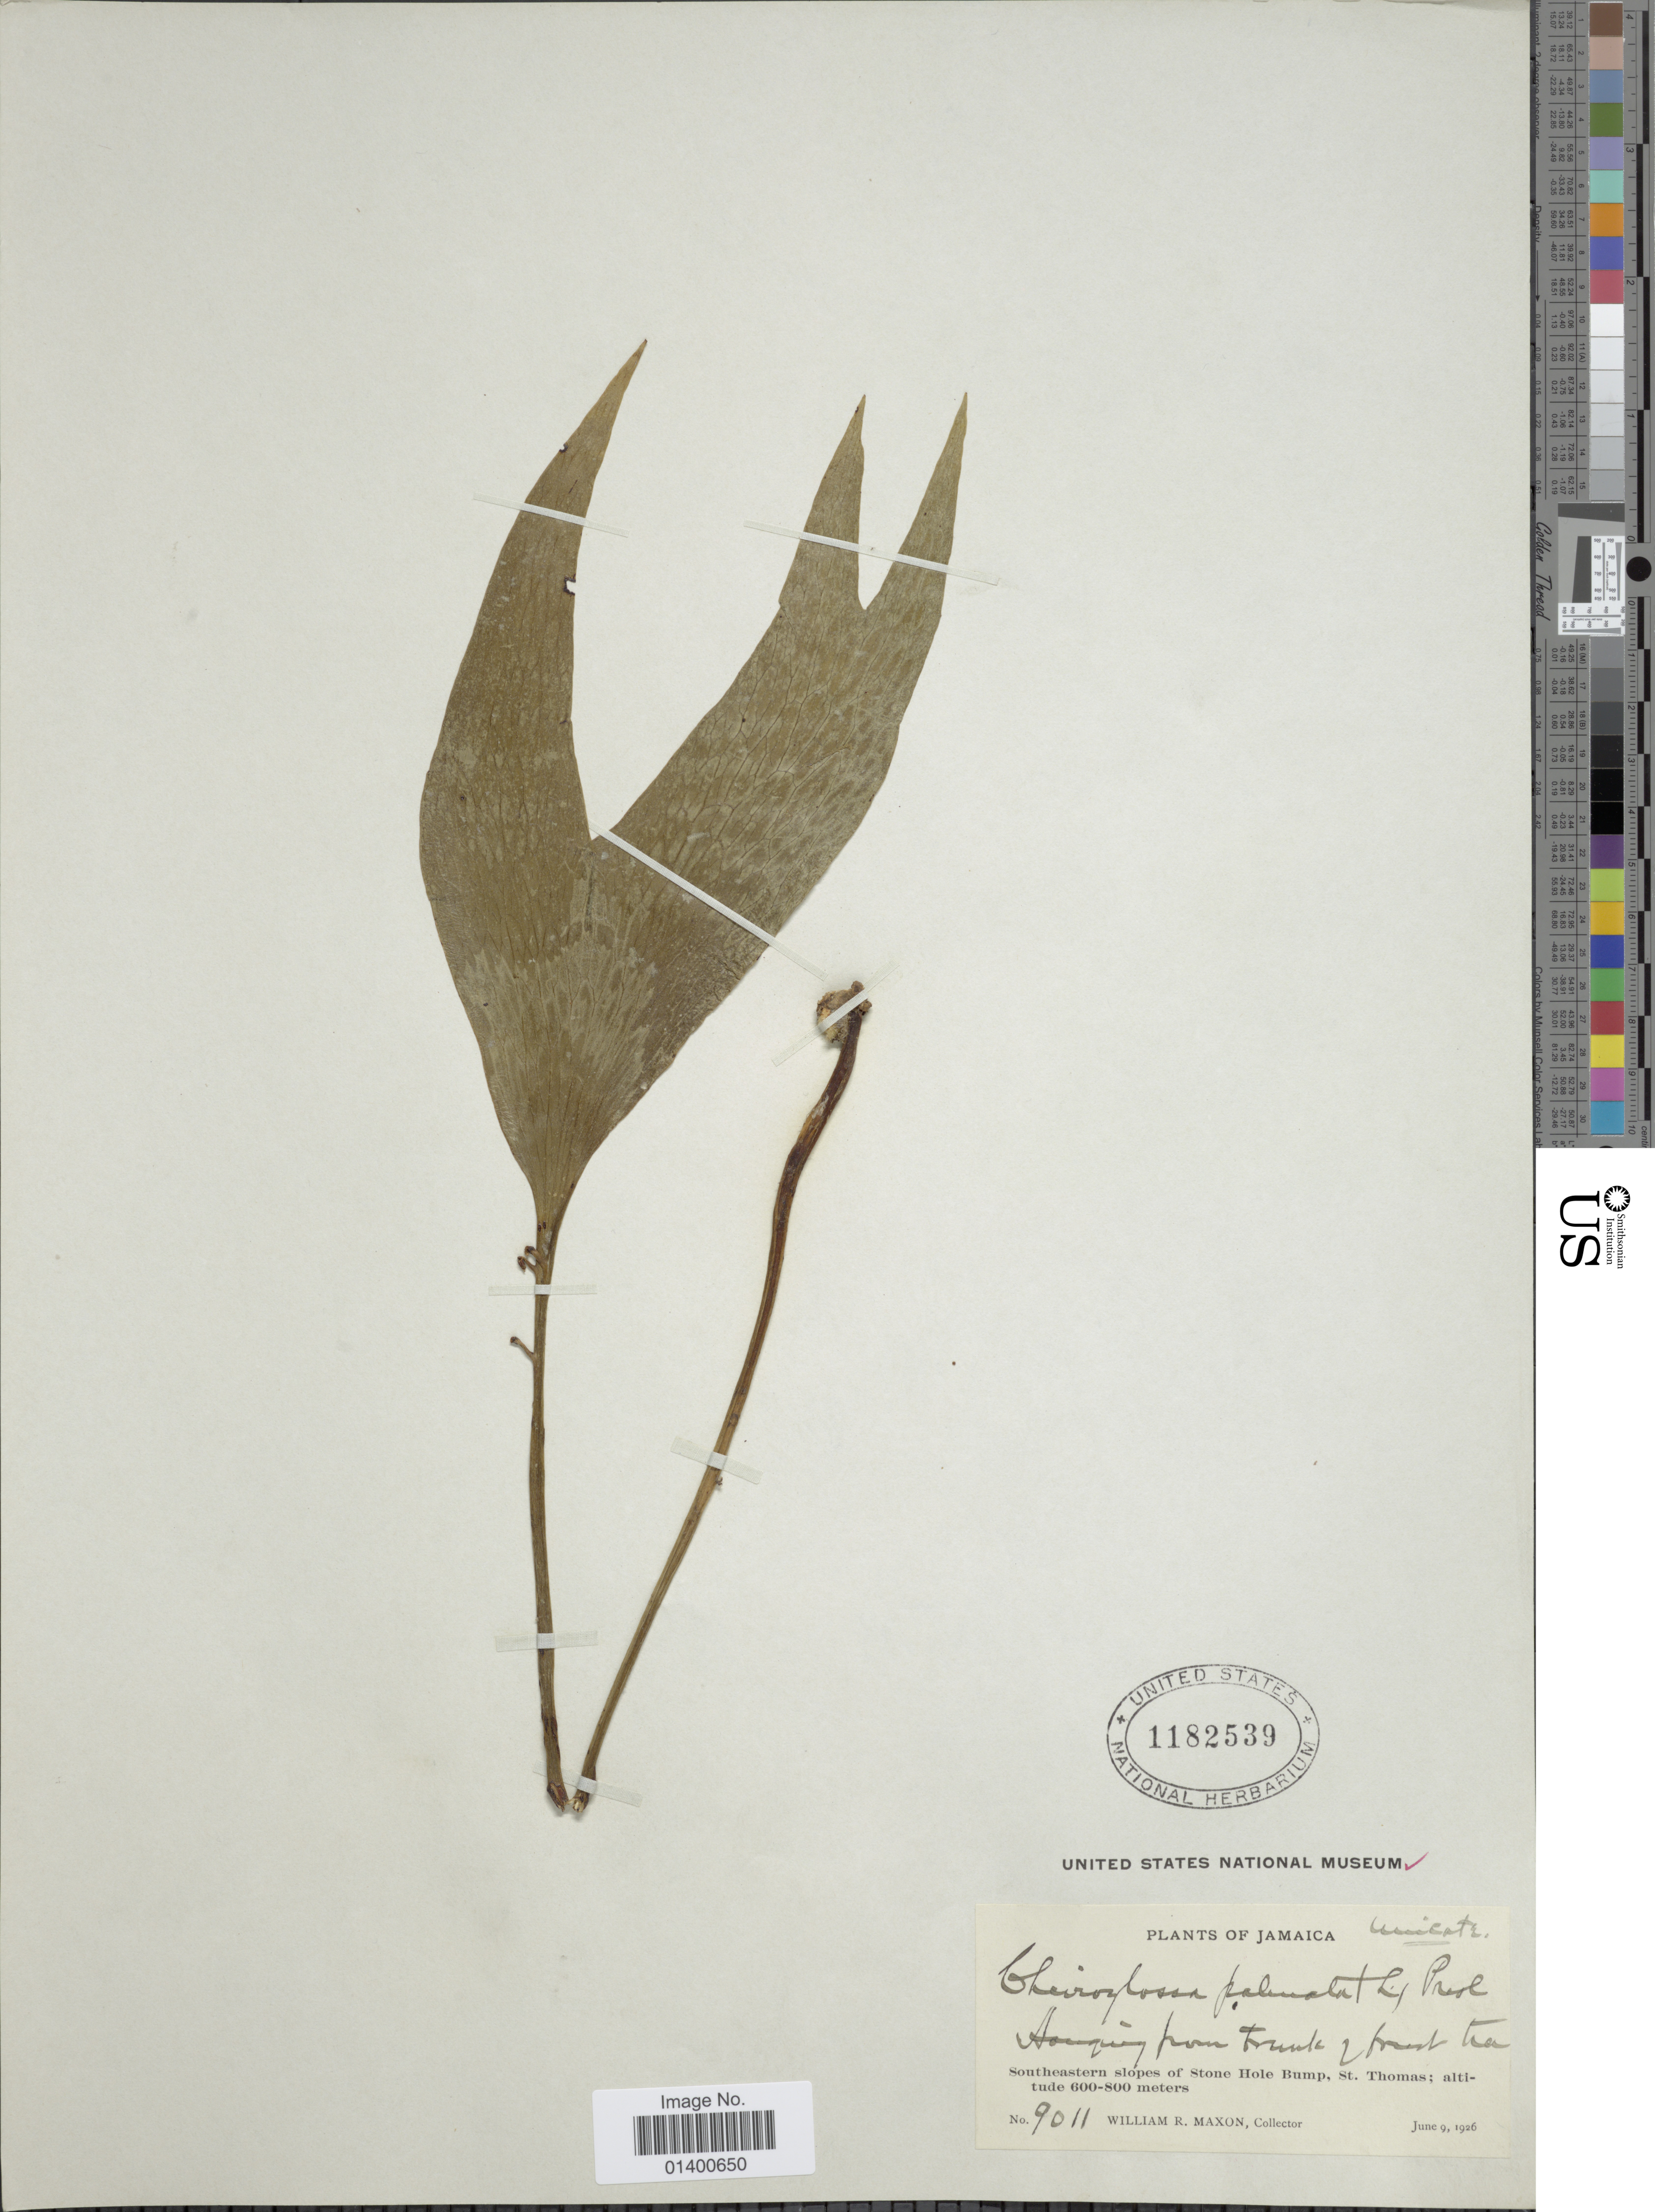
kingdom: Plantae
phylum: Tracheophyta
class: Polypodiopsida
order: Ophioglossales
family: Ophioglossaceae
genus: Cheiroglossa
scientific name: Cheiroglossa palmata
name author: (L.) C. Presl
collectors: W. R. Maxon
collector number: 9011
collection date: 1926-06-09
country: Jamaica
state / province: Saint Thomas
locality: Southeastern slopes of Stone Hole Bump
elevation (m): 600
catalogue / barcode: US 1182539